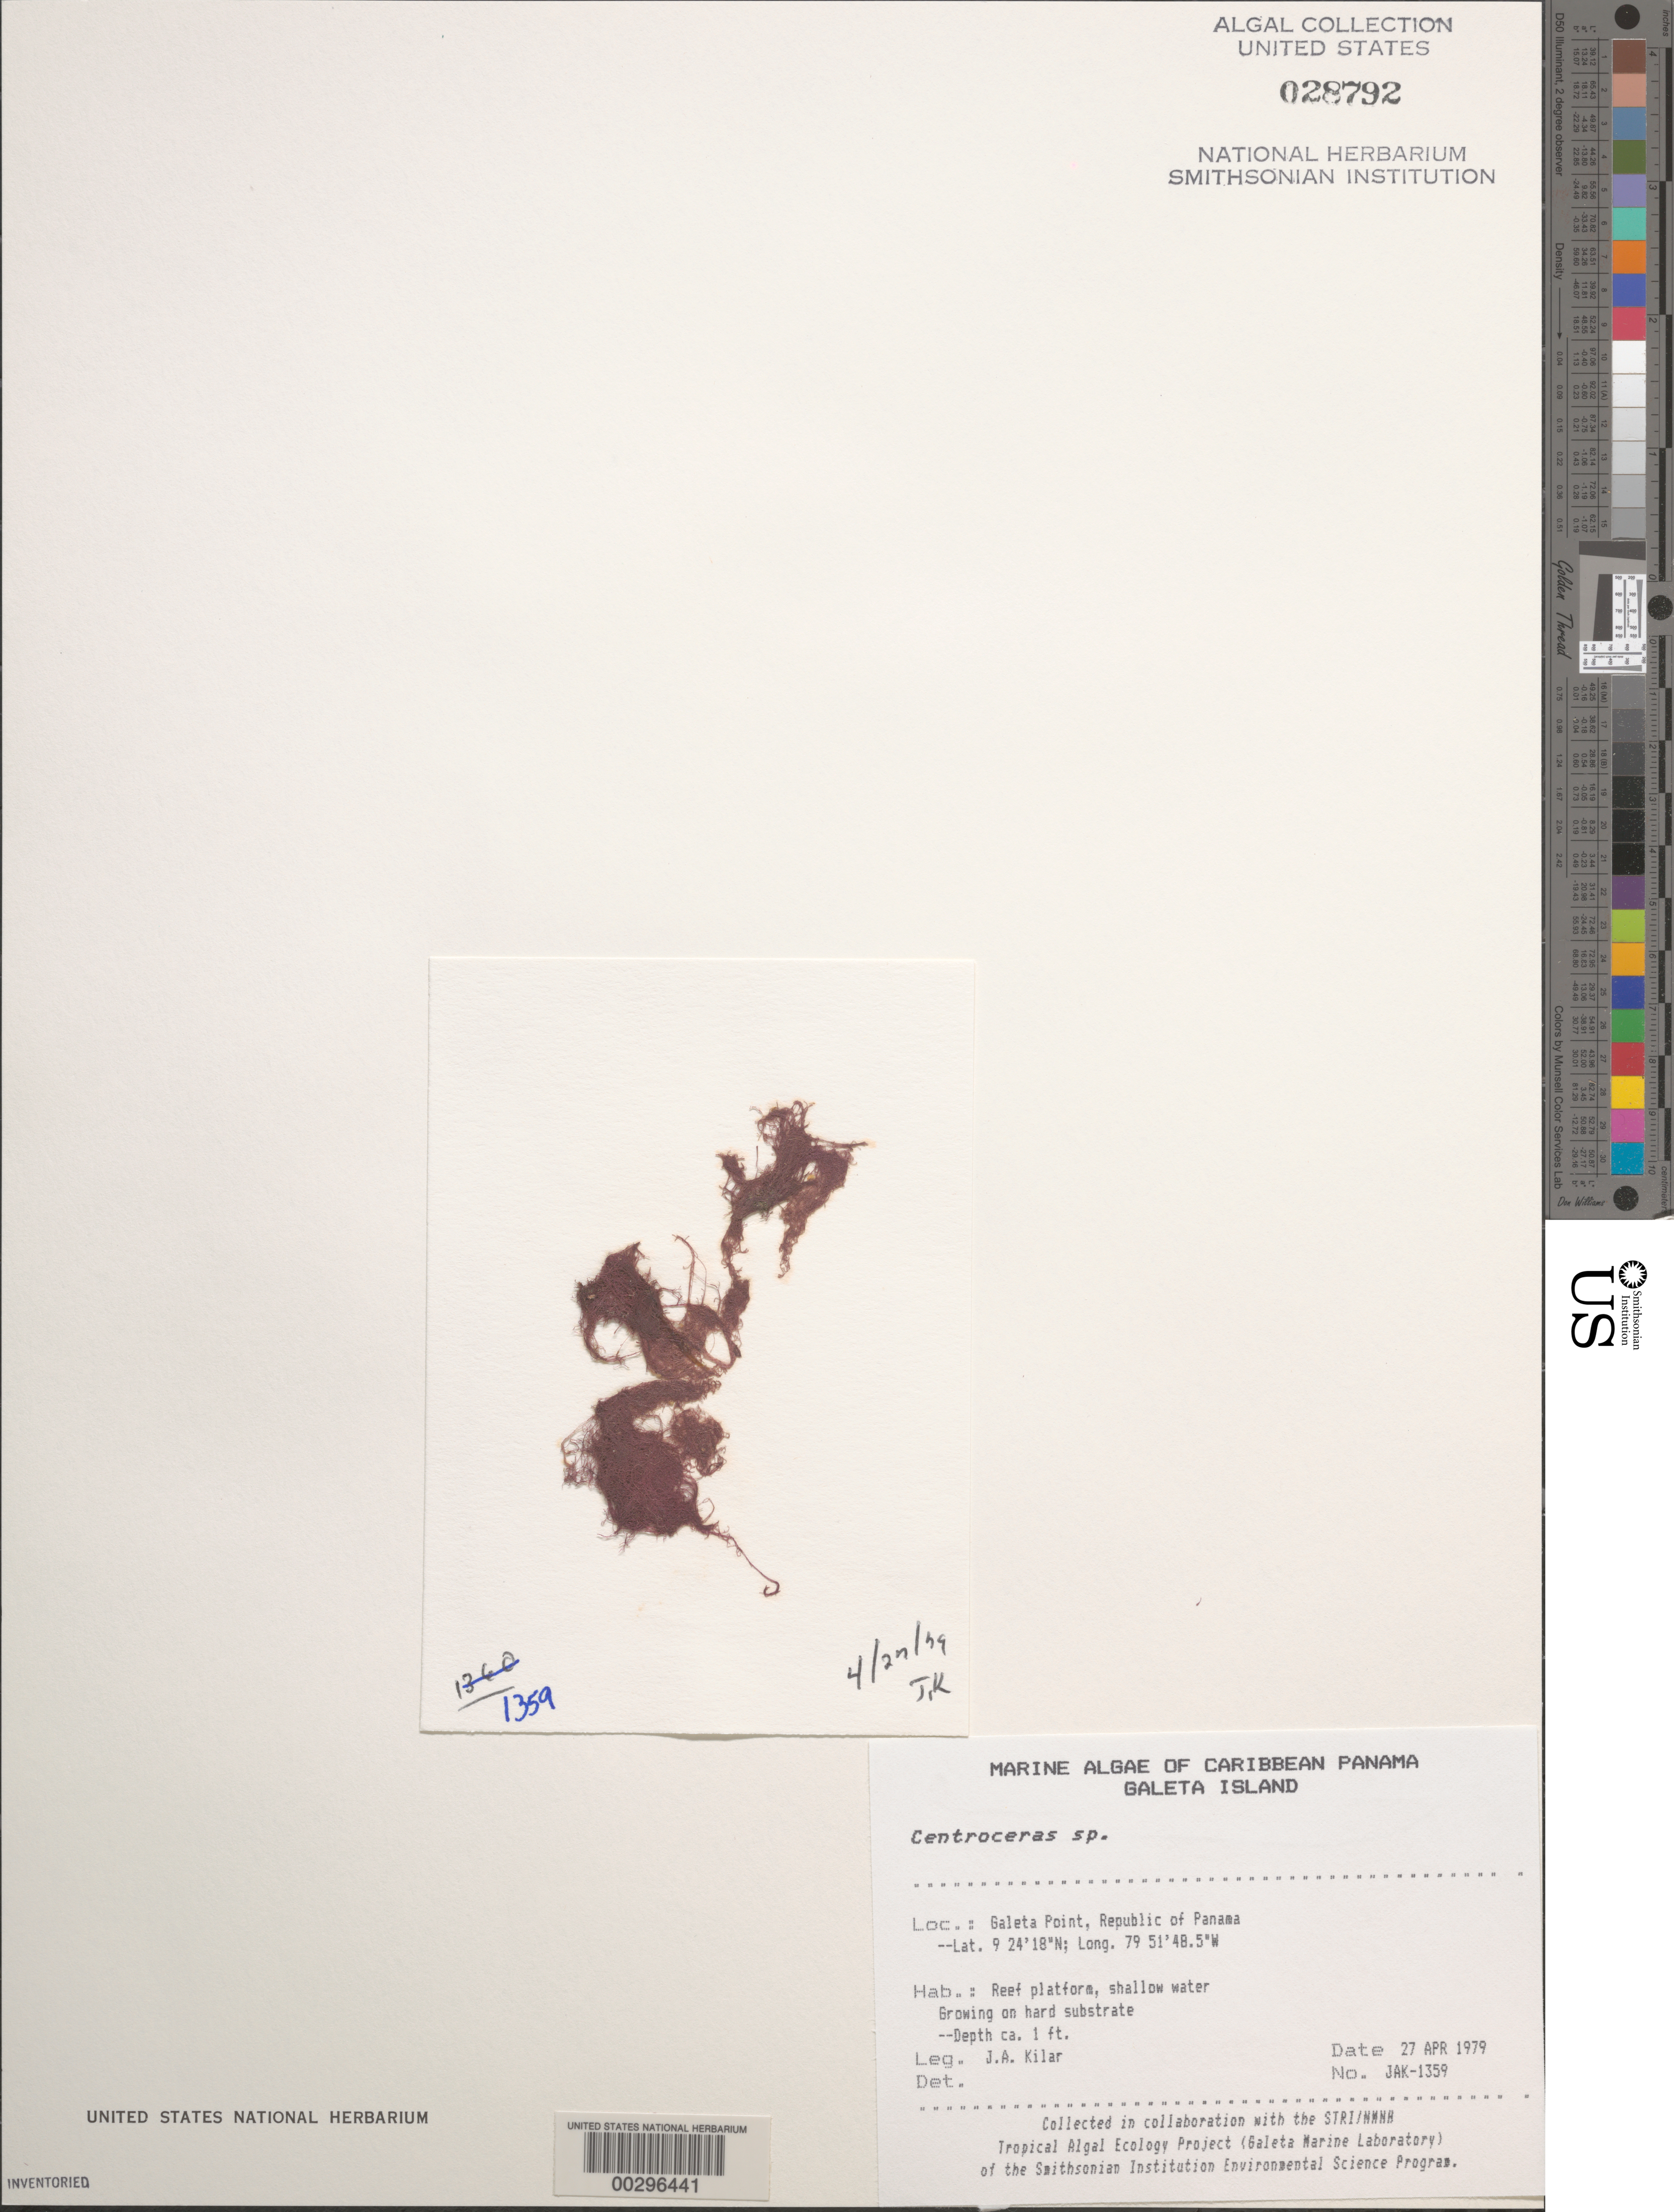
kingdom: Plantae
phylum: Rhodophyta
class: Florideophyceae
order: Ceramiales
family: Ceramiaceae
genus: Centroceras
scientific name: Centroceras sp.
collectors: J. A. Kilar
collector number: JAK-1359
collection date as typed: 27 Apr 1979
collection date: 1979-04-27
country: Panama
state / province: Colón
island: Galeta Island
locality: Galeta Point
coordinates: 9 24'18"N, 79 51'48.5"W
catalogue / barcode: US 28792